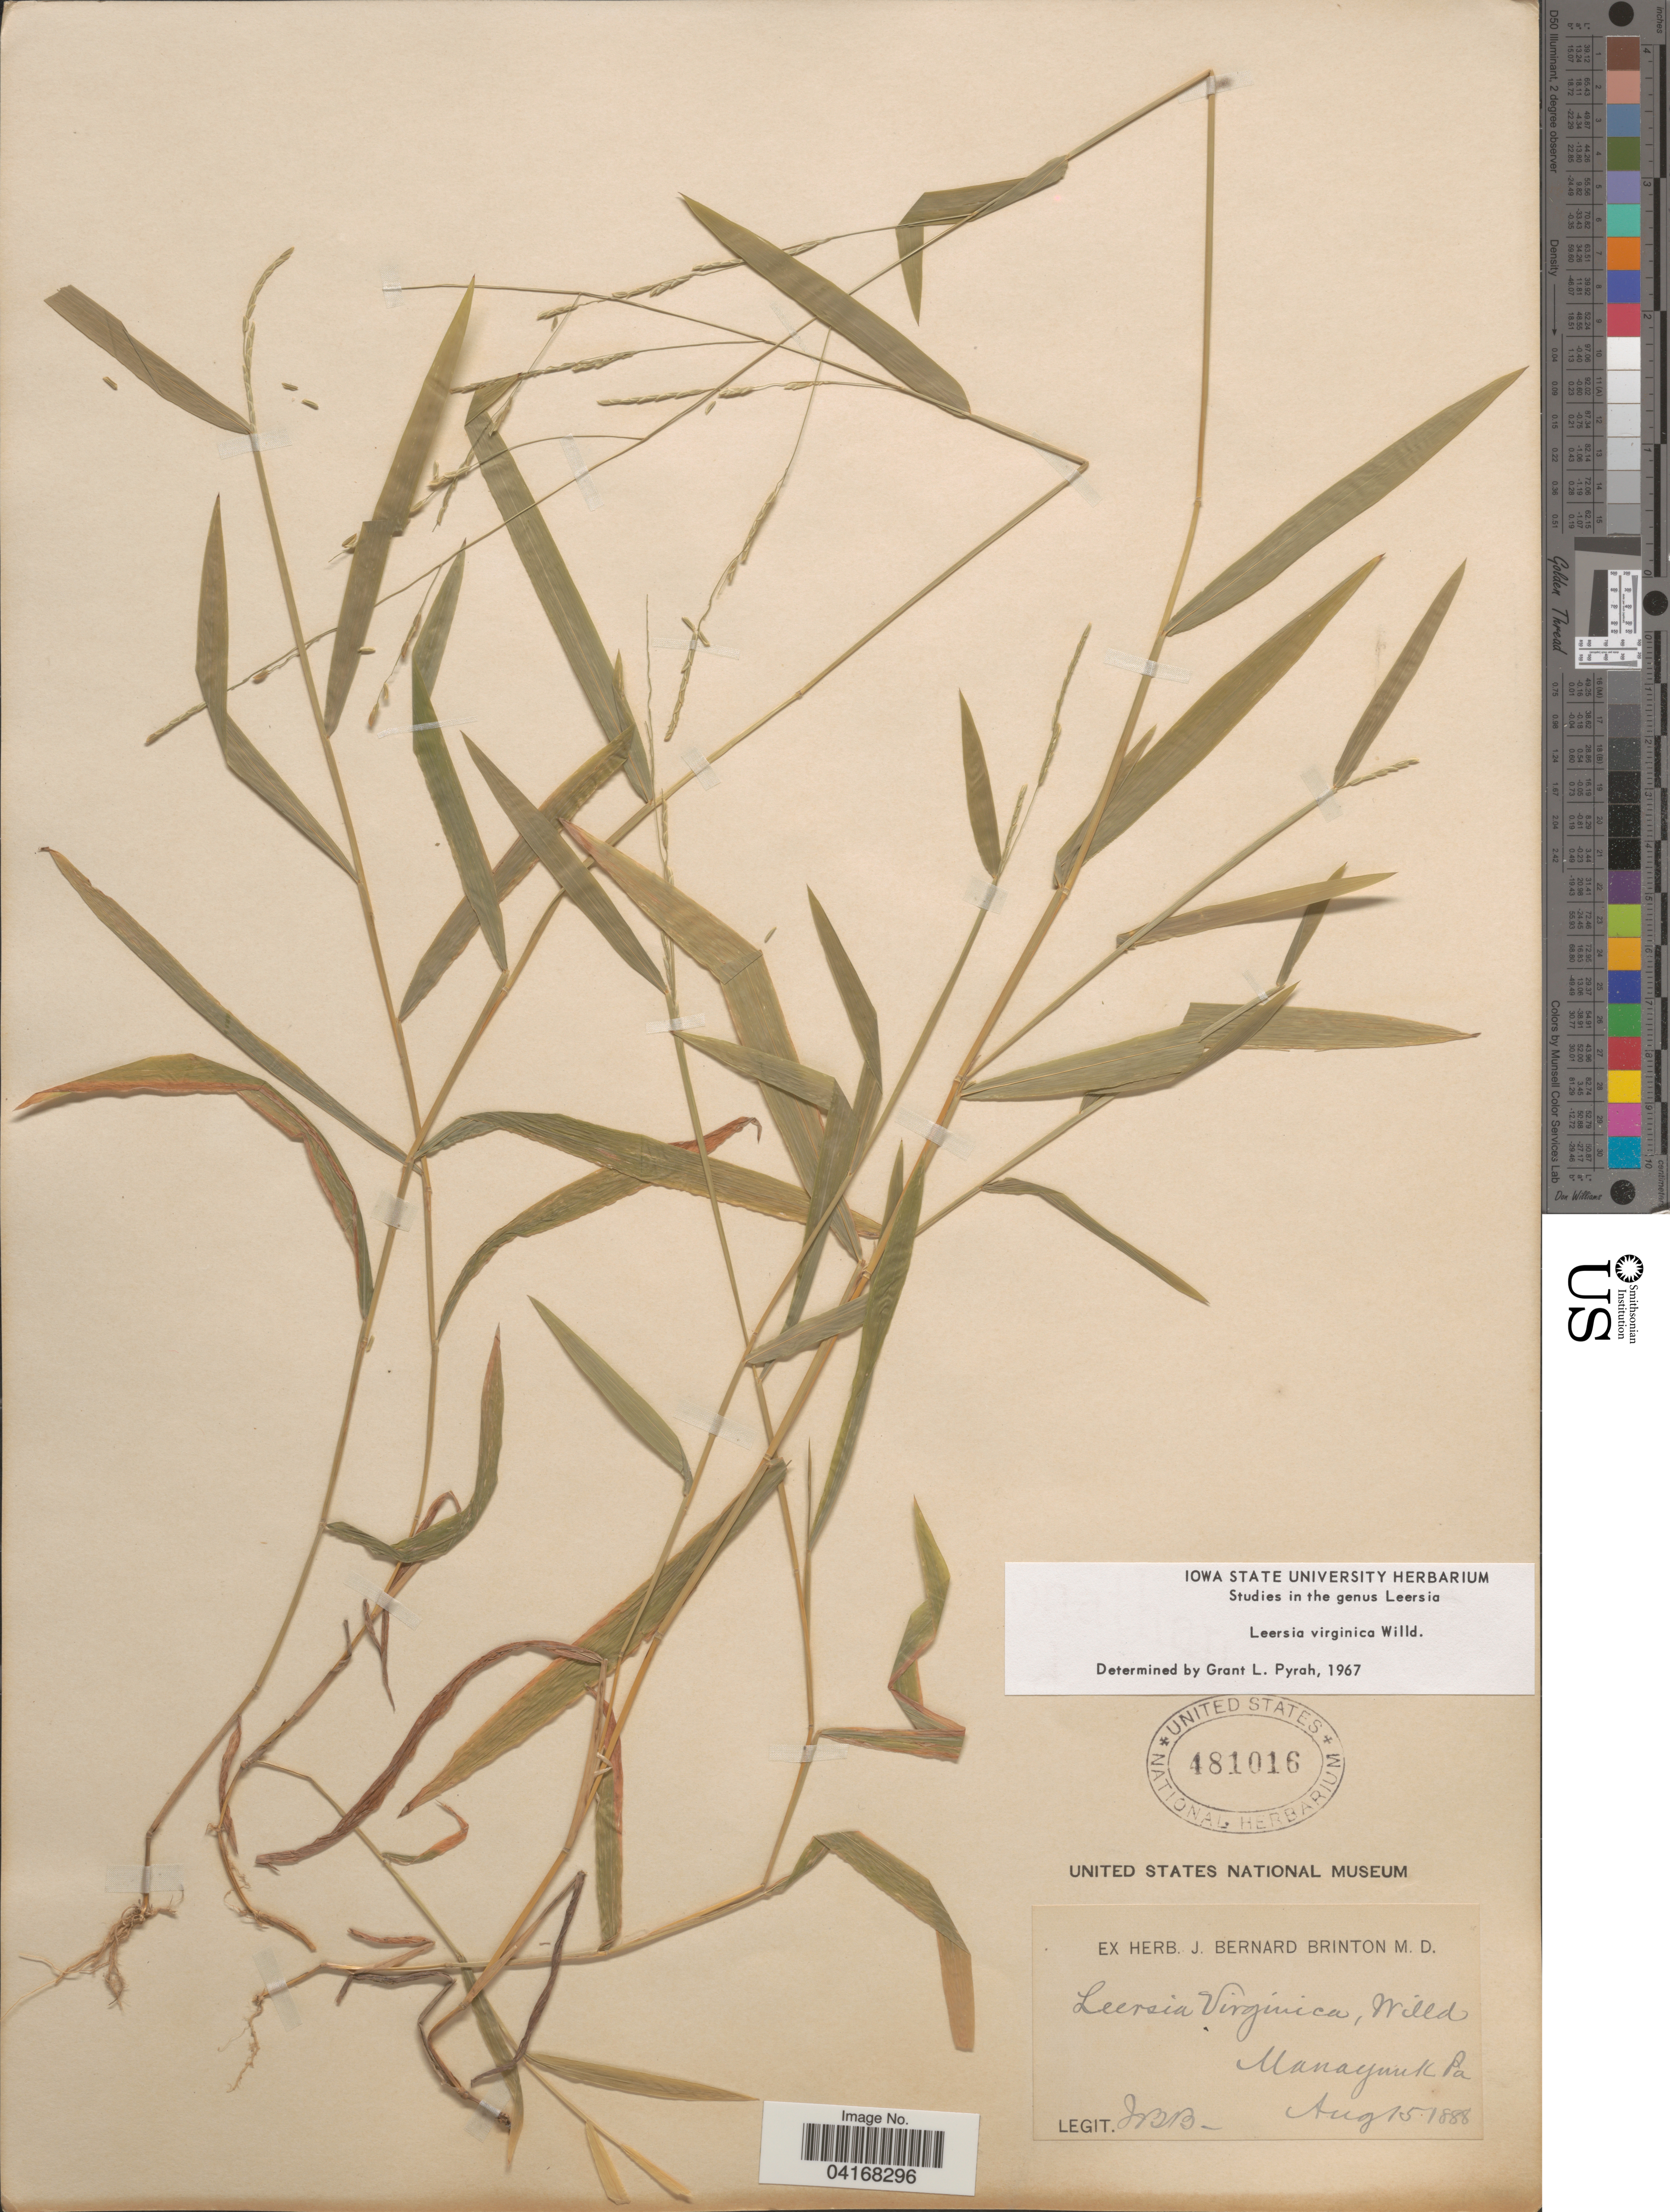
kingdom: Plantae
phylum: Tracheophyta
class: Liliopsida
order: Poales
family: Poaceae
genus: Leersia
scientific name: Leersia virginica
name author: Willd.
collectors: J. Brinton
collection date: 1888-08-15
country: United States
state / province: Pennsylvania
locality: Manayunk.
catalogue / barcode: US 481016